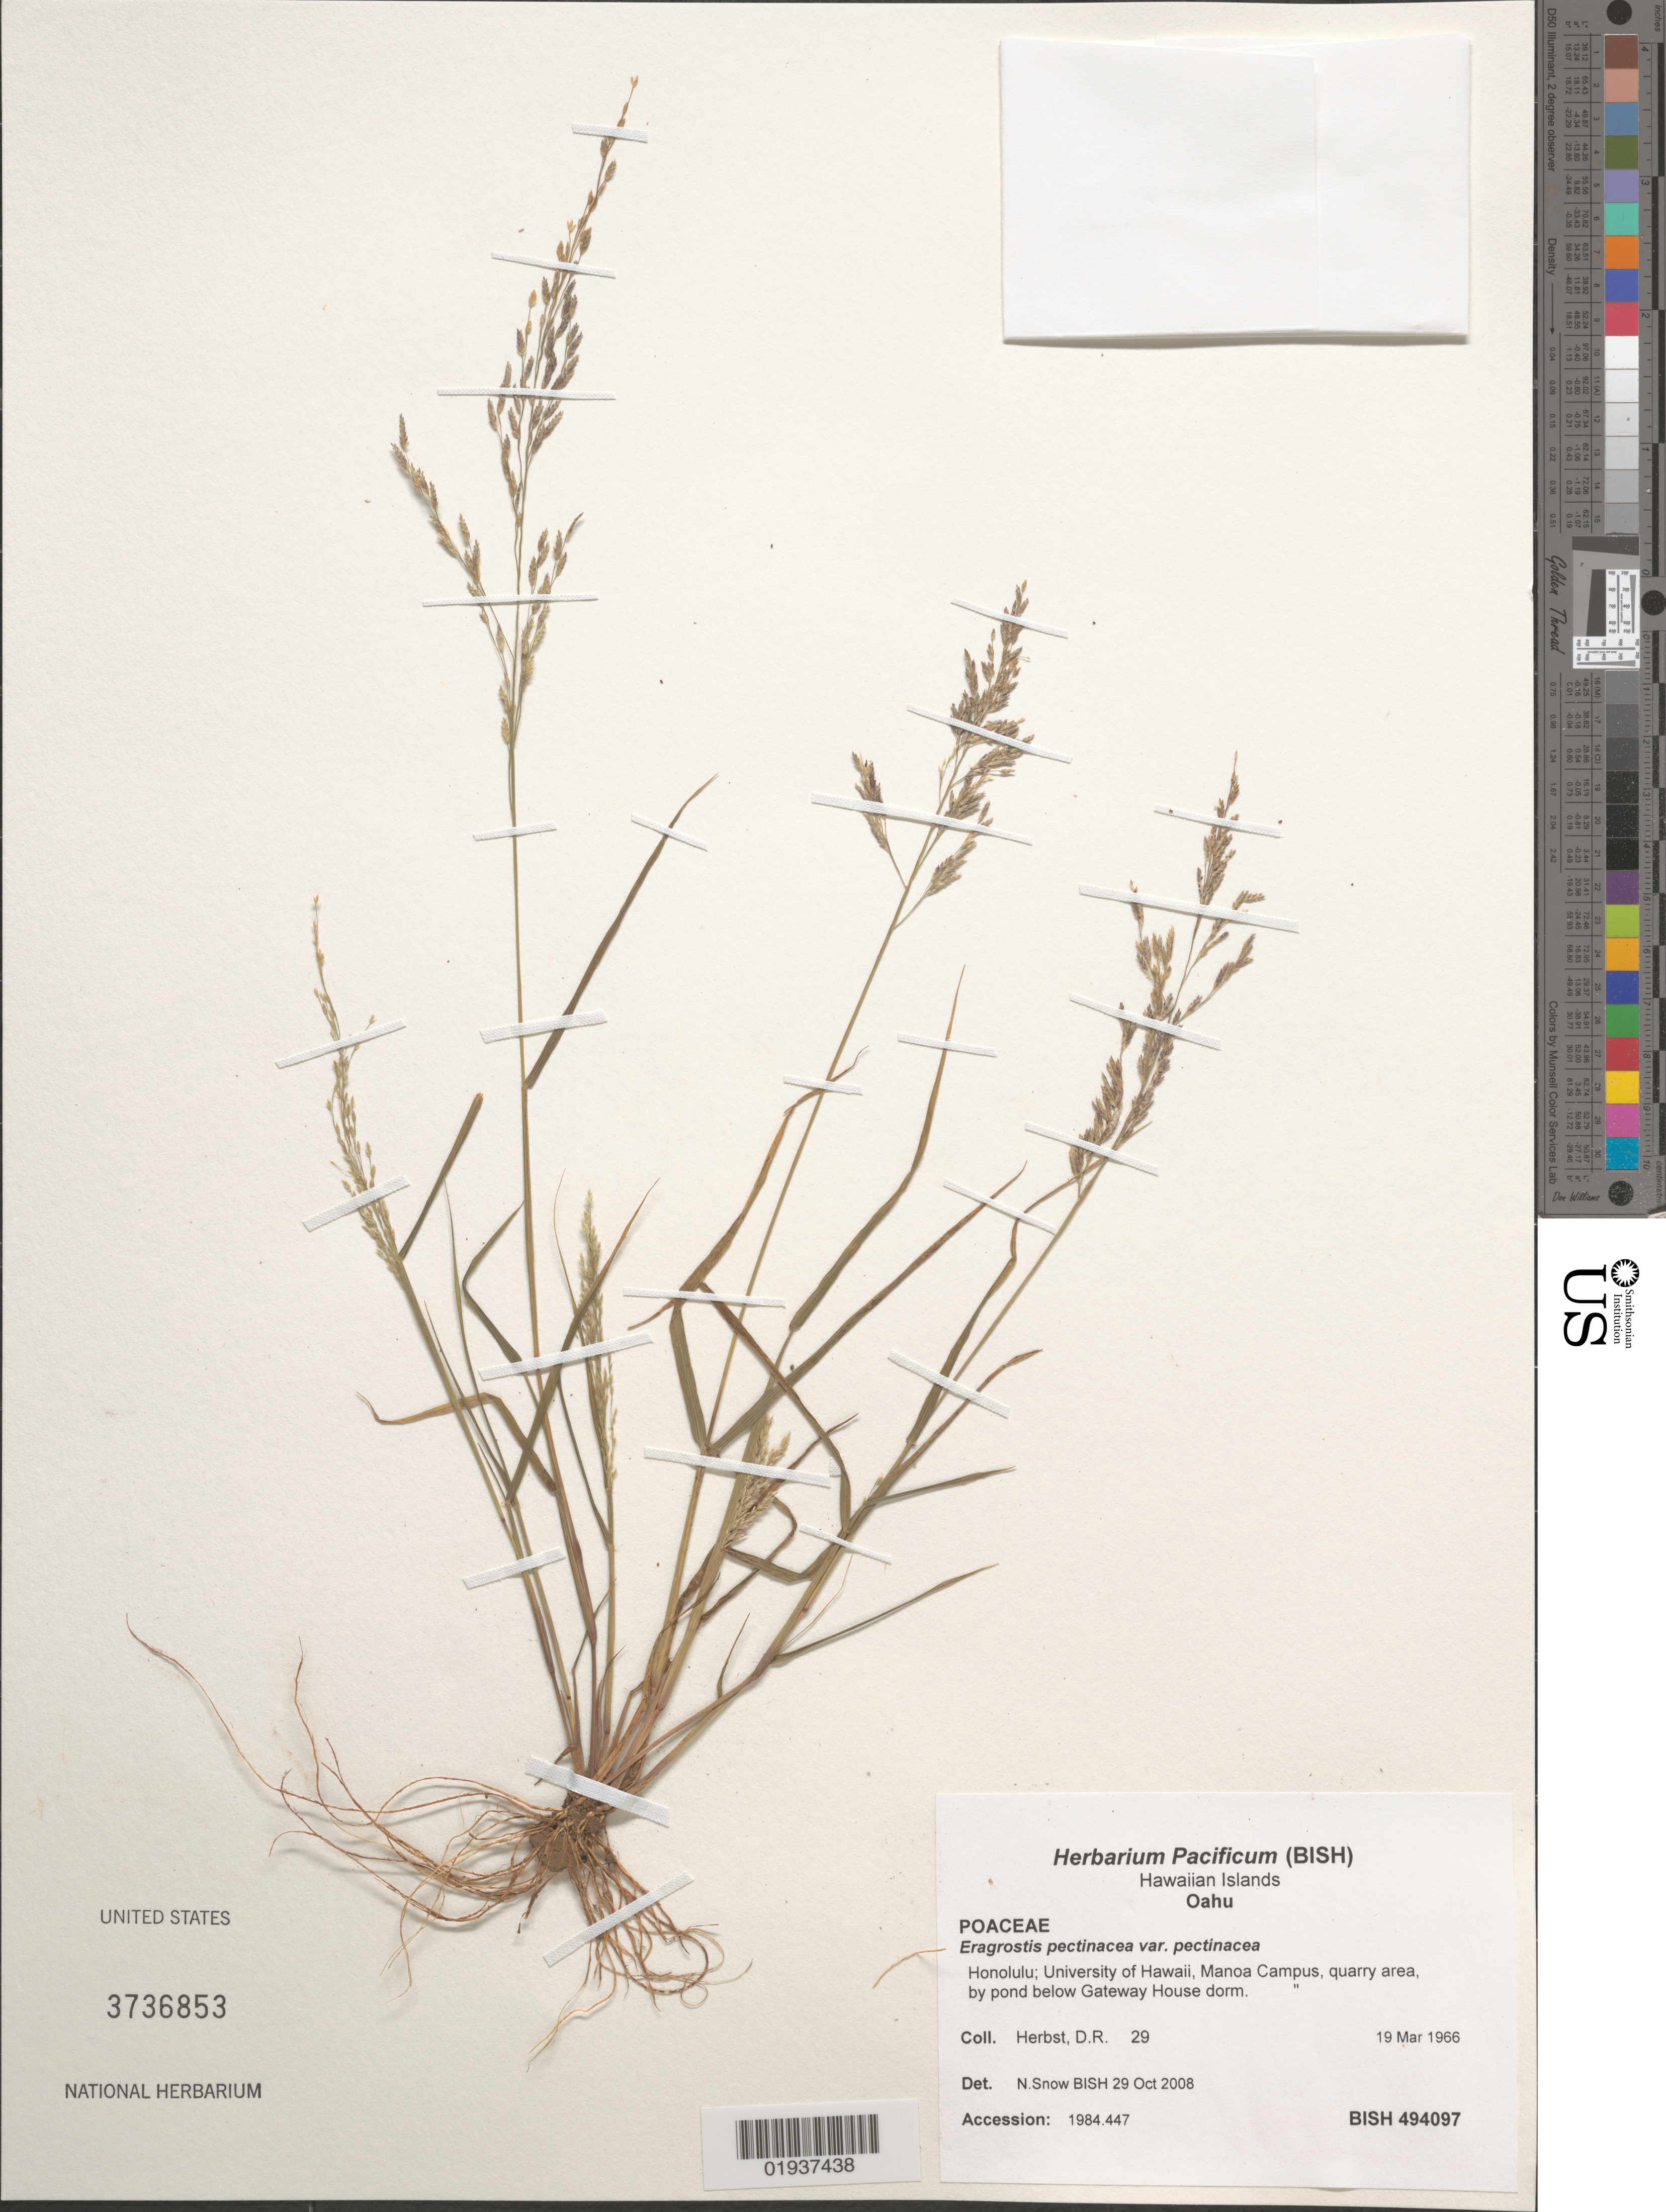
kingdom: Plantae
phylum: Tracheophyta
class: Liliopsida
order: Poales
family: Poaceae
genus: Eragrostis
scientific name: Eragrostis pectinacea var. pectinacea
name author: (Michx.) Nees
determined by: Snow, N. W.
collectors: D. R. Herbst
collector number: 29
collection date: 1966-03-19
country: United States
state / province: Hawaii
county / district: Honolulu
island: Oahu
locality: University of Hawaii, Manoa campus, quarry area, by pond below Gateway House dorm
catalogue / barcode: US 3736853